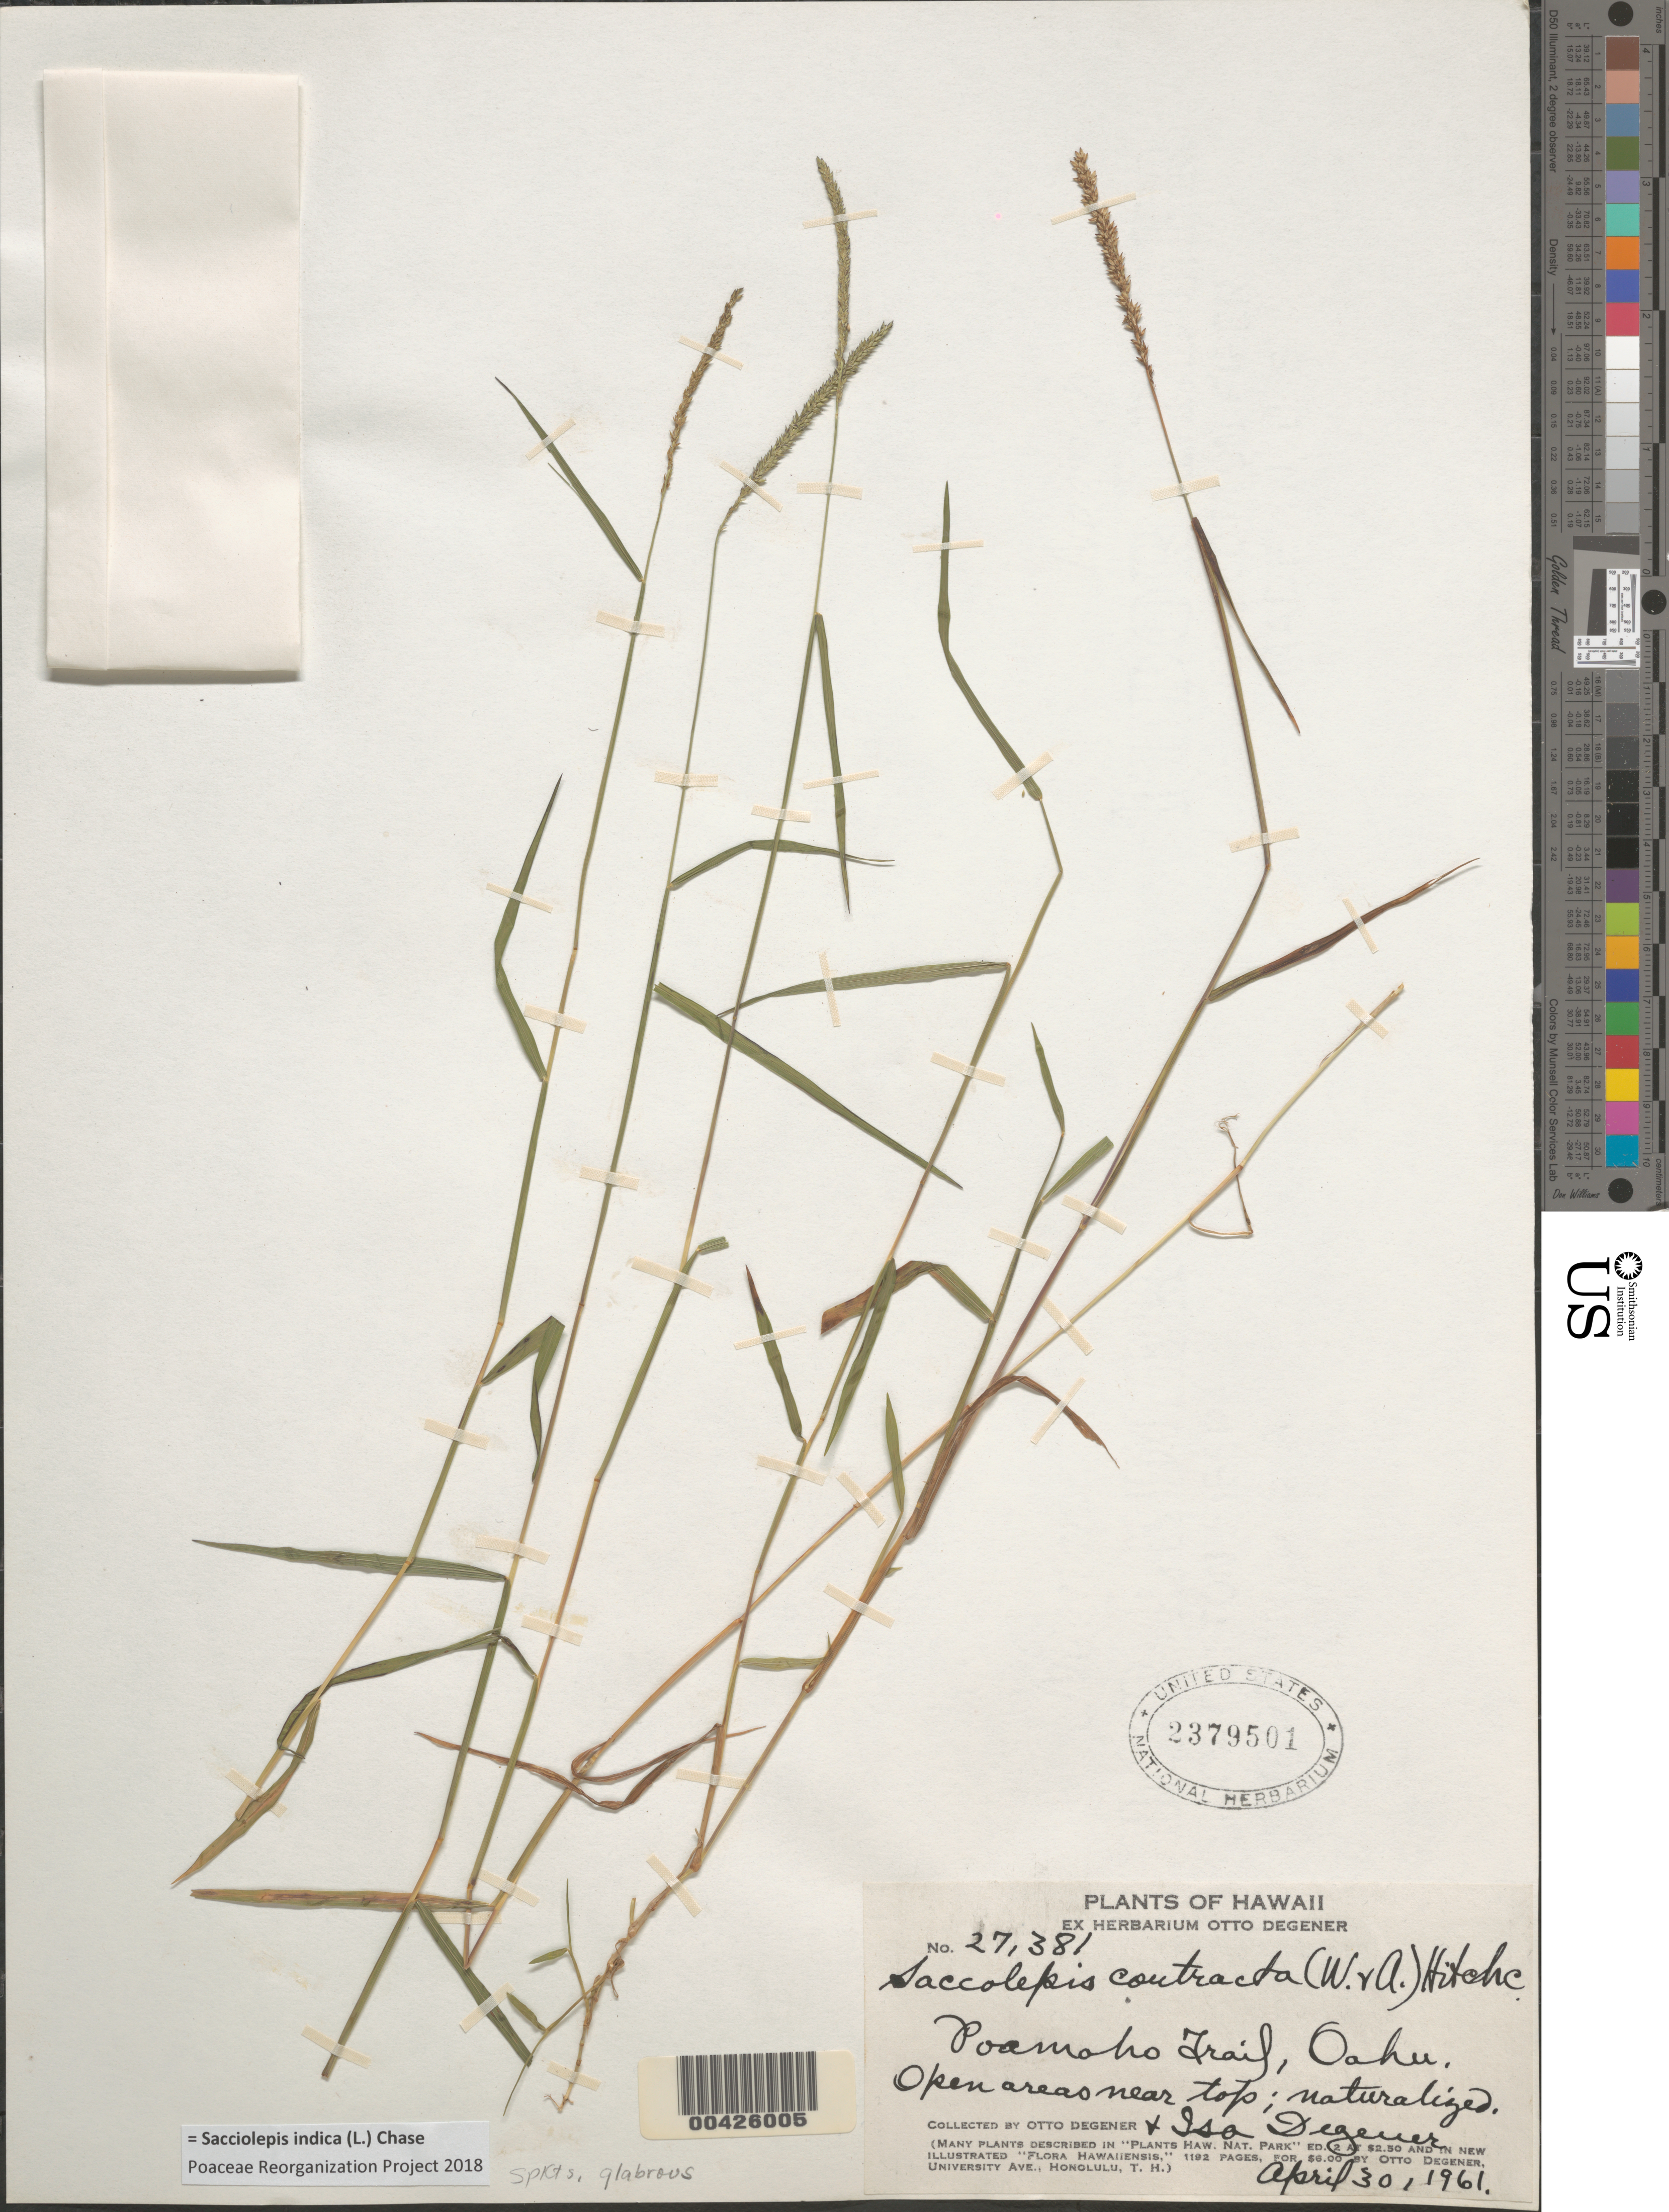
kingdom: Plantae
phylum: Tracheophyta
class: Liliopsida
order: Poales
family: Poaceae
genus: Sacciolepis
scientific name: Sacciolepis indica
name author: (L.) Chase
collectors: O. Degener & I. Degener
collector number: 27381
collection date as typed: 30 Apr 1961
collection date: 1961-04-30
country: United States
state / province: Hawaii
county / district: Honolulu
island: Oahu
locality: Poamoho Trail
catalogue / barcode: US 2379501